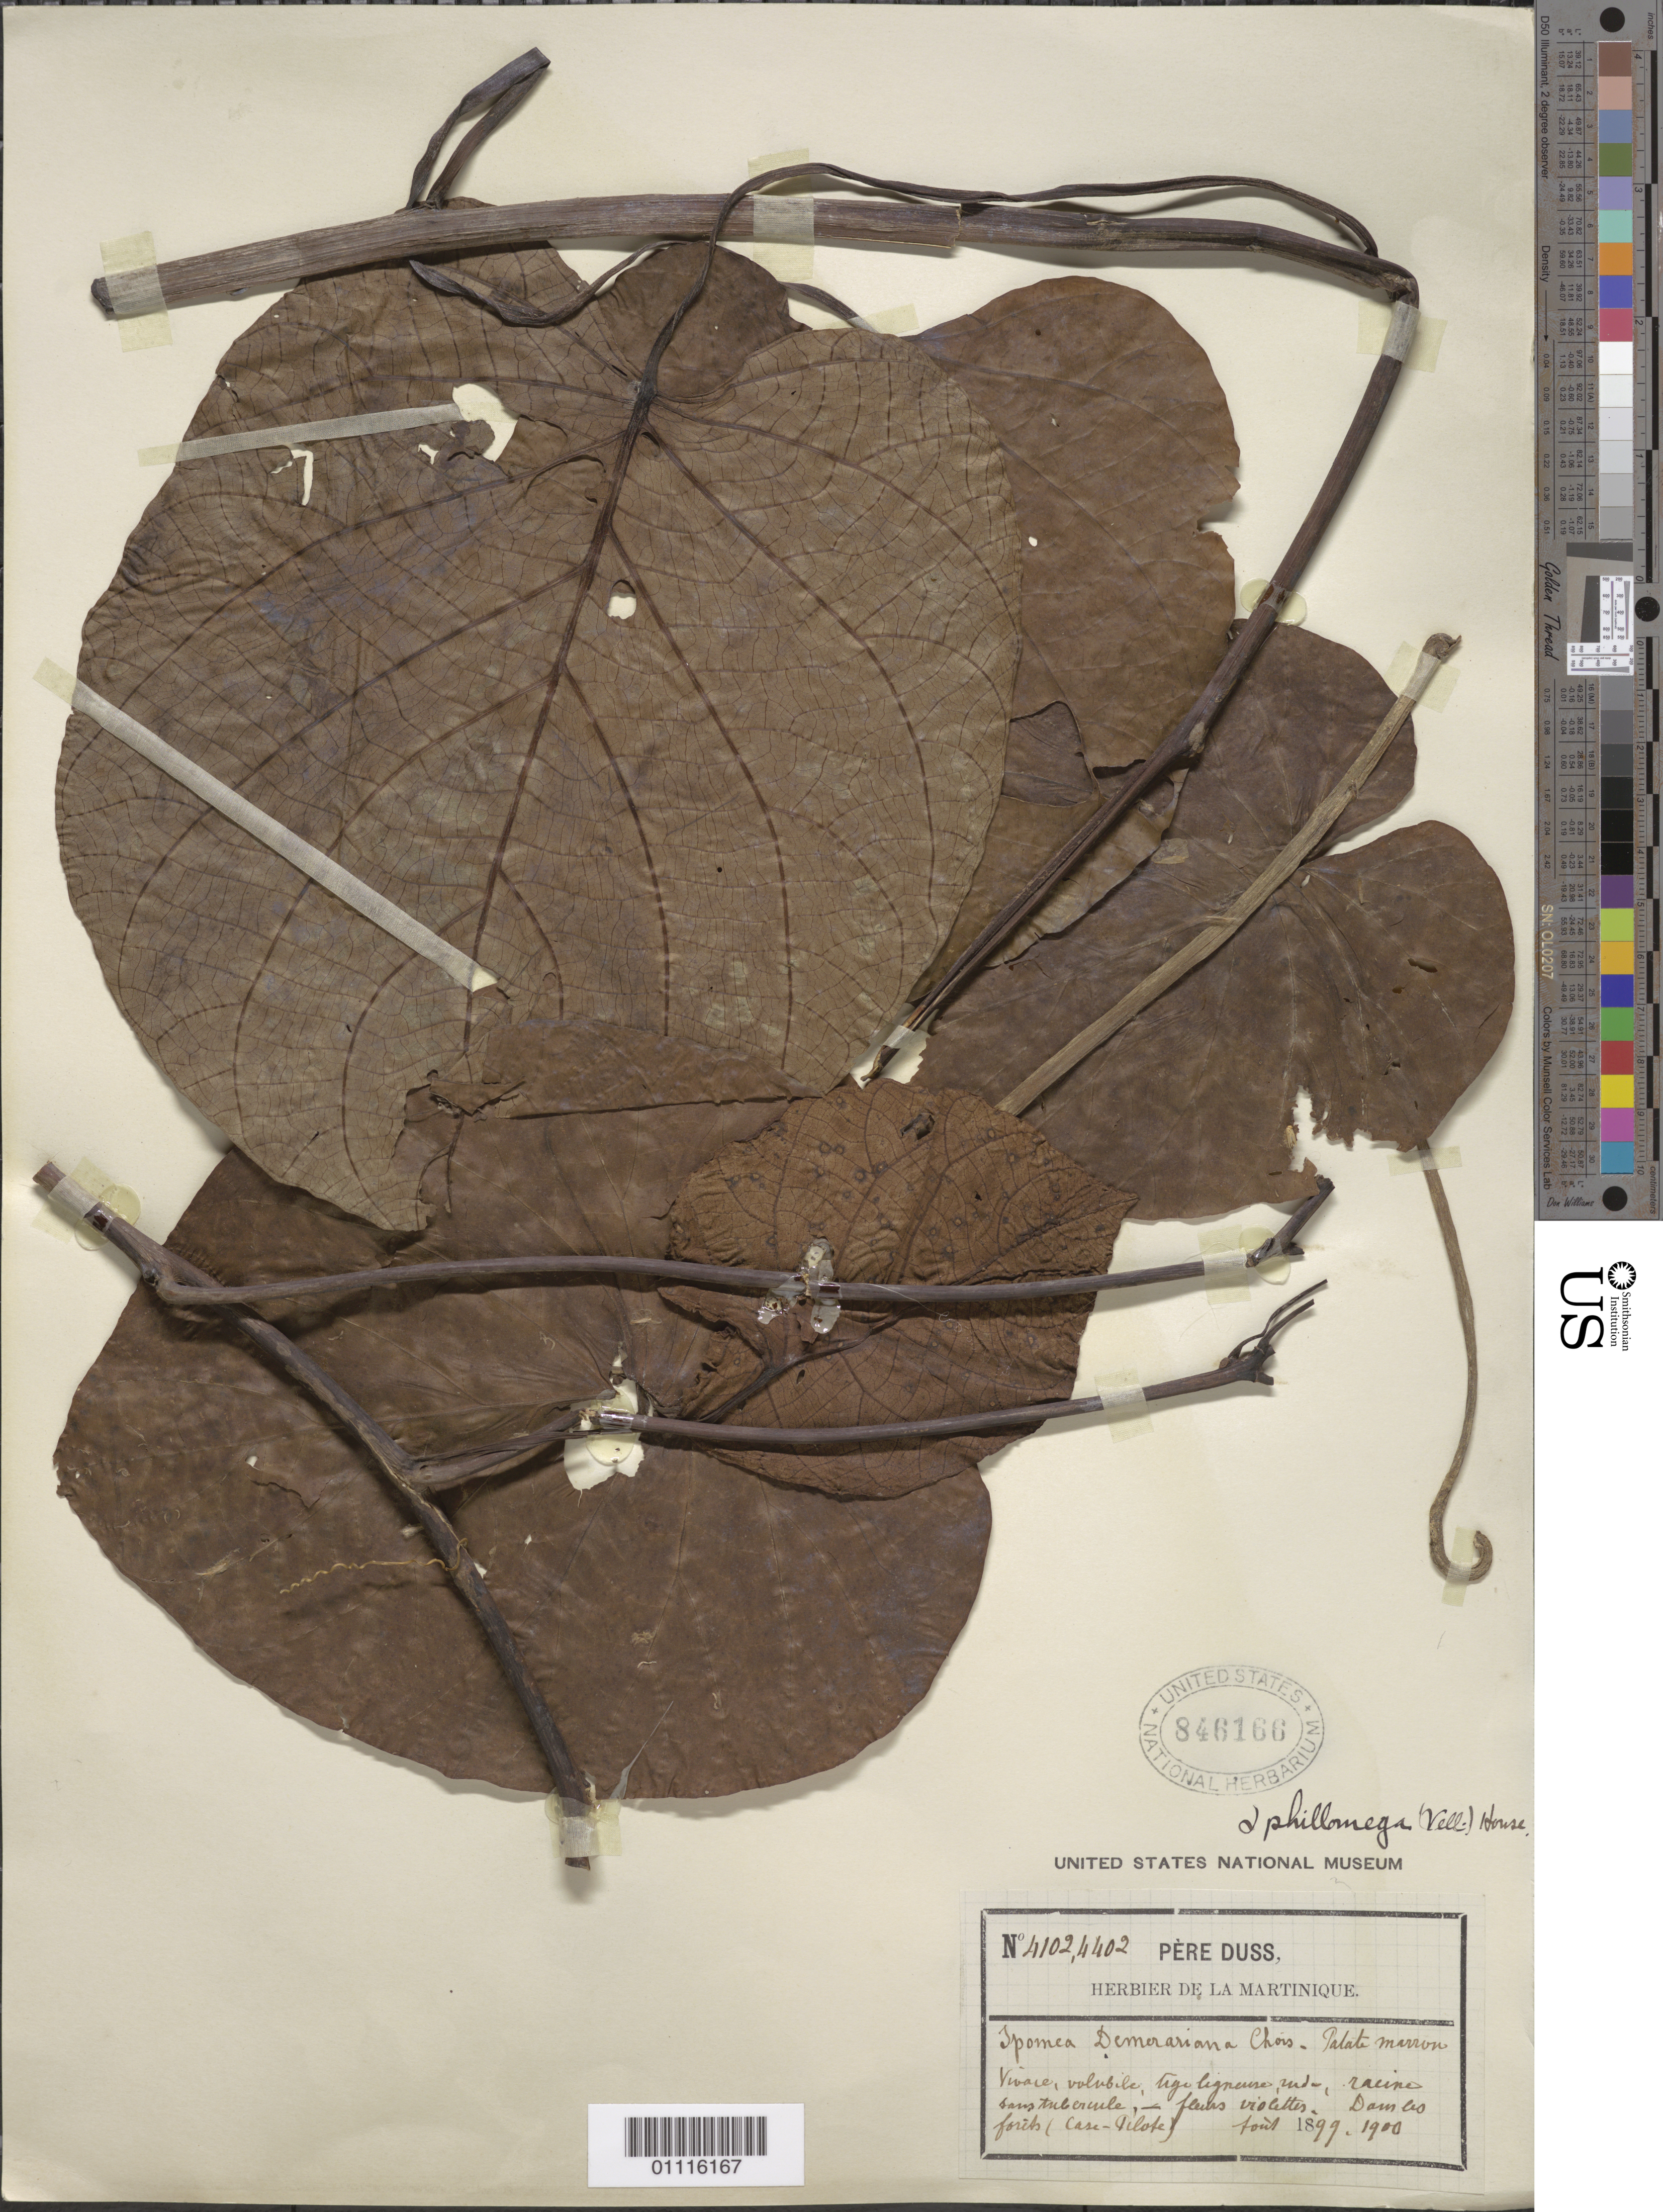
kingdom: Plantae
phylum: Tracheophyta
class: Magnoliopsida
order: Solanales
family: Convolvulaceae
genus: Ipomoea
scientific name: Ipomoea phyllomega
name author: (Vell.) House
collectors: Père Duss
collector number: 4102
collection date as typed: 1899 and 1900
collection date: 1899,1900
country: Martinique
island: Martinique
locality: Dans les forets (case-Pilote)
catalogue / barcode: US 846166